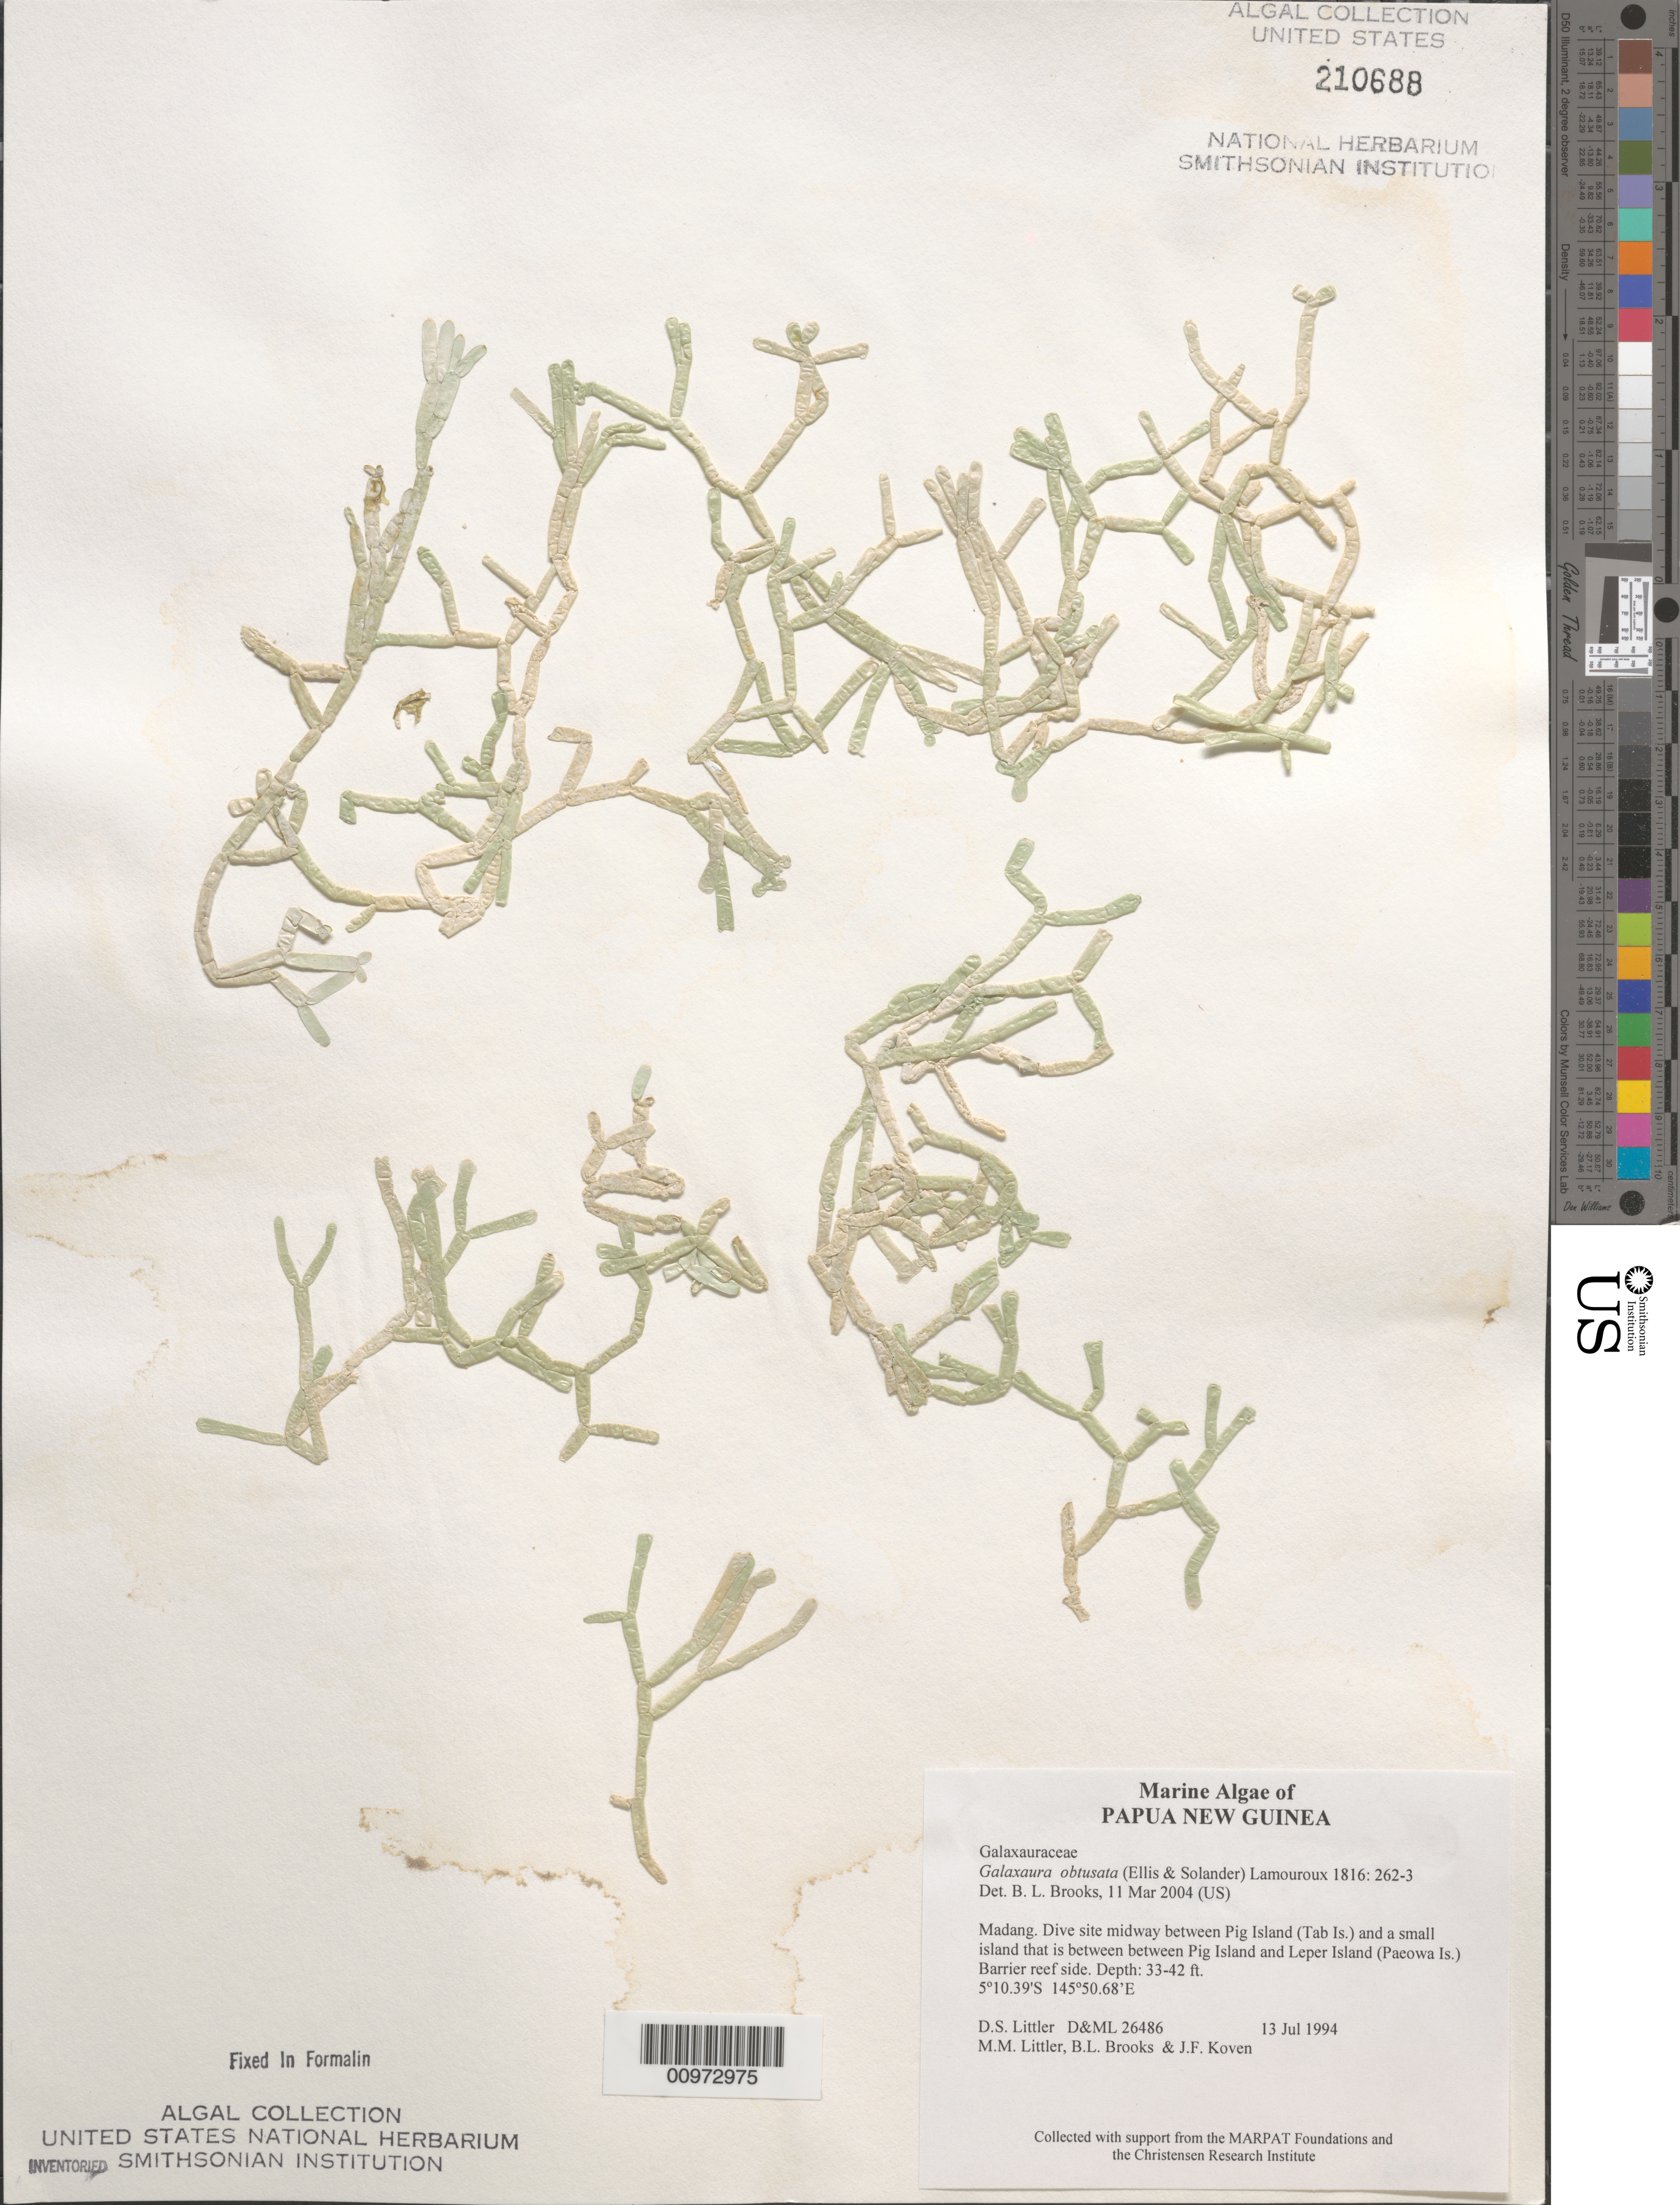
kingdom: Plantae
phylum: Rhodophyta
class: Florideophyceae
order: Nemaliales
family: Galaxauraceae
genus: Dichotomaria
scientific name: Dichotomaria obtusata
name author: (Ellis & Sol.) Lam.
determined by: Algae name updating Project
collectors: D. S. Littler, M. M. Littler, B. Brooks & J. Koven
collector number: D&ML 26486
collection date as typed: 13 Jul 1994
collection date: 1994-07-13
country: Papua New Guinea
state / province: Madang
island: New Guinea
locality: Between Pig Island (Tab I.) and small island between Pig Island and Leper Island (Paeowa I.)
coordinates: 5 10.39'S, 145 50.68'E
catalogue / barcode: US 210688